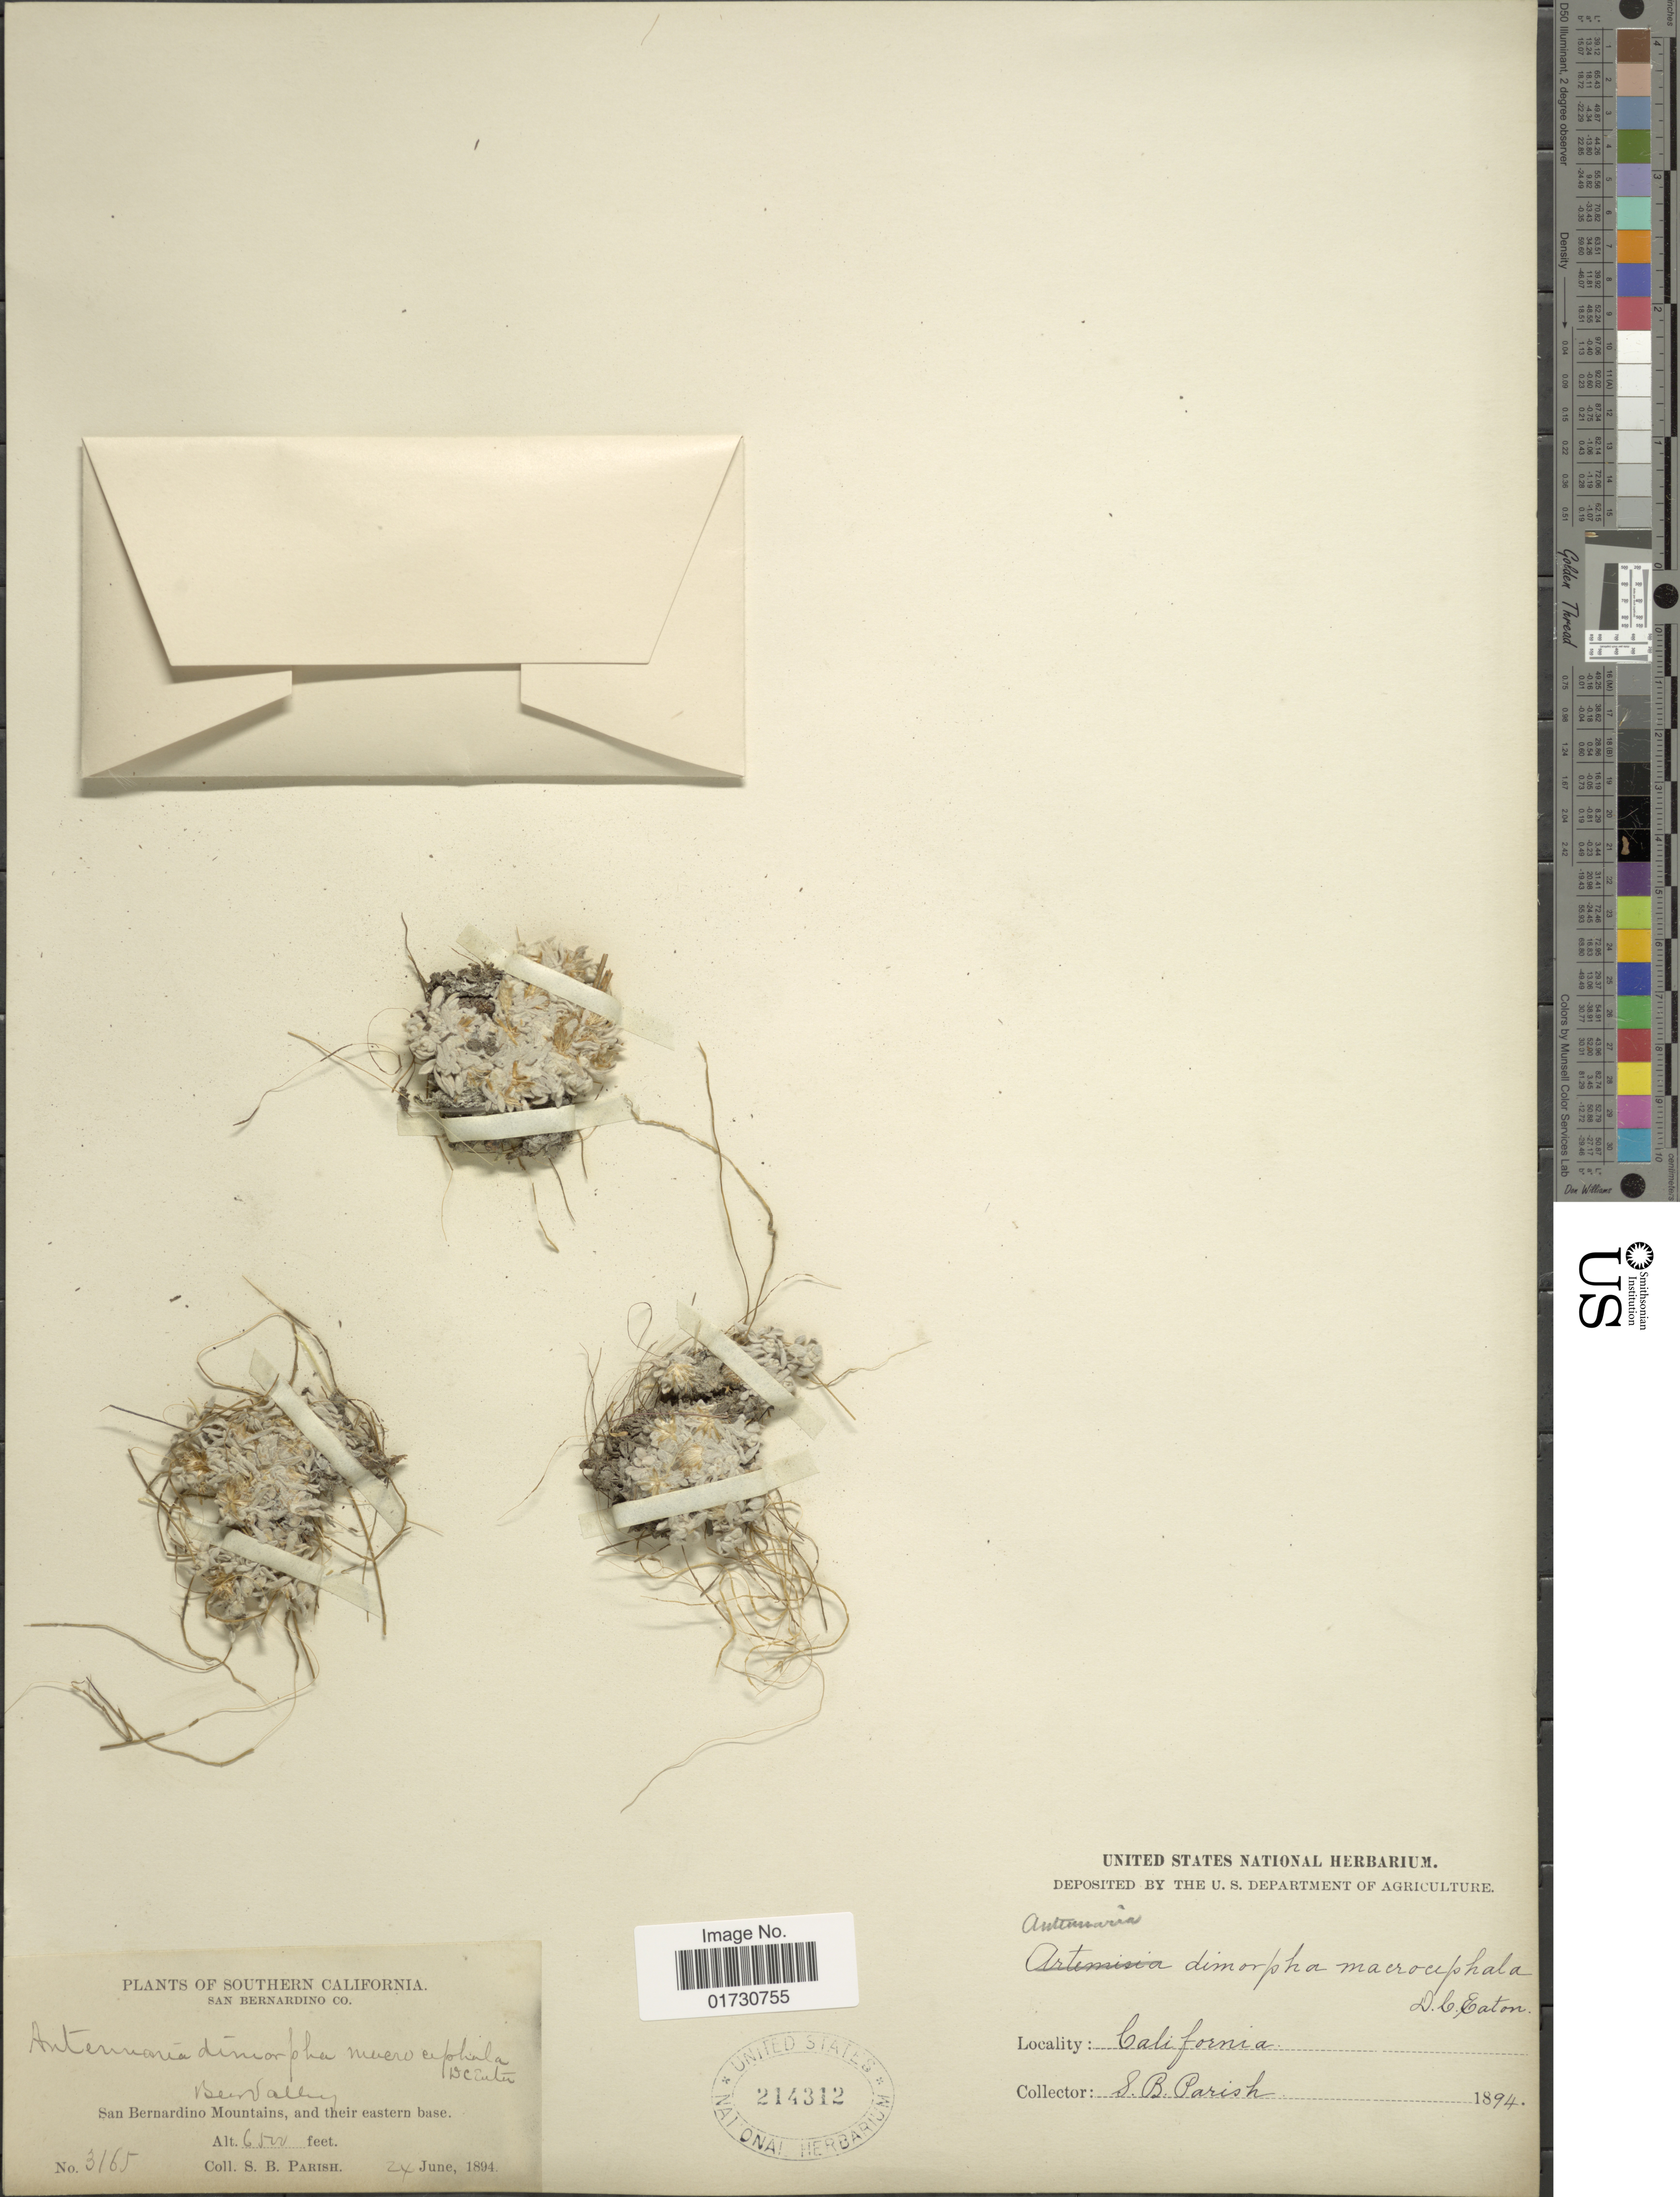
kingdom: Plantae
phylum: Tracheophyta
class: Magnoliopsida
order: Asterales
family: Asteraceae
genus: Antennaria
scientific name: Antennaria dimorpha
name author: (Nutt.) Torr. & A. Gray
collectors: S. B. Parish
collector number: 3165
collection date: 1894-06-24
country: United States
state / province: California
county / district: San Bernardino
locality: Southern California, San Bernardino Co., San Bernardino Mountains, and their eastern base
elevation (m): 1981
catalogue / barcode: US 214312